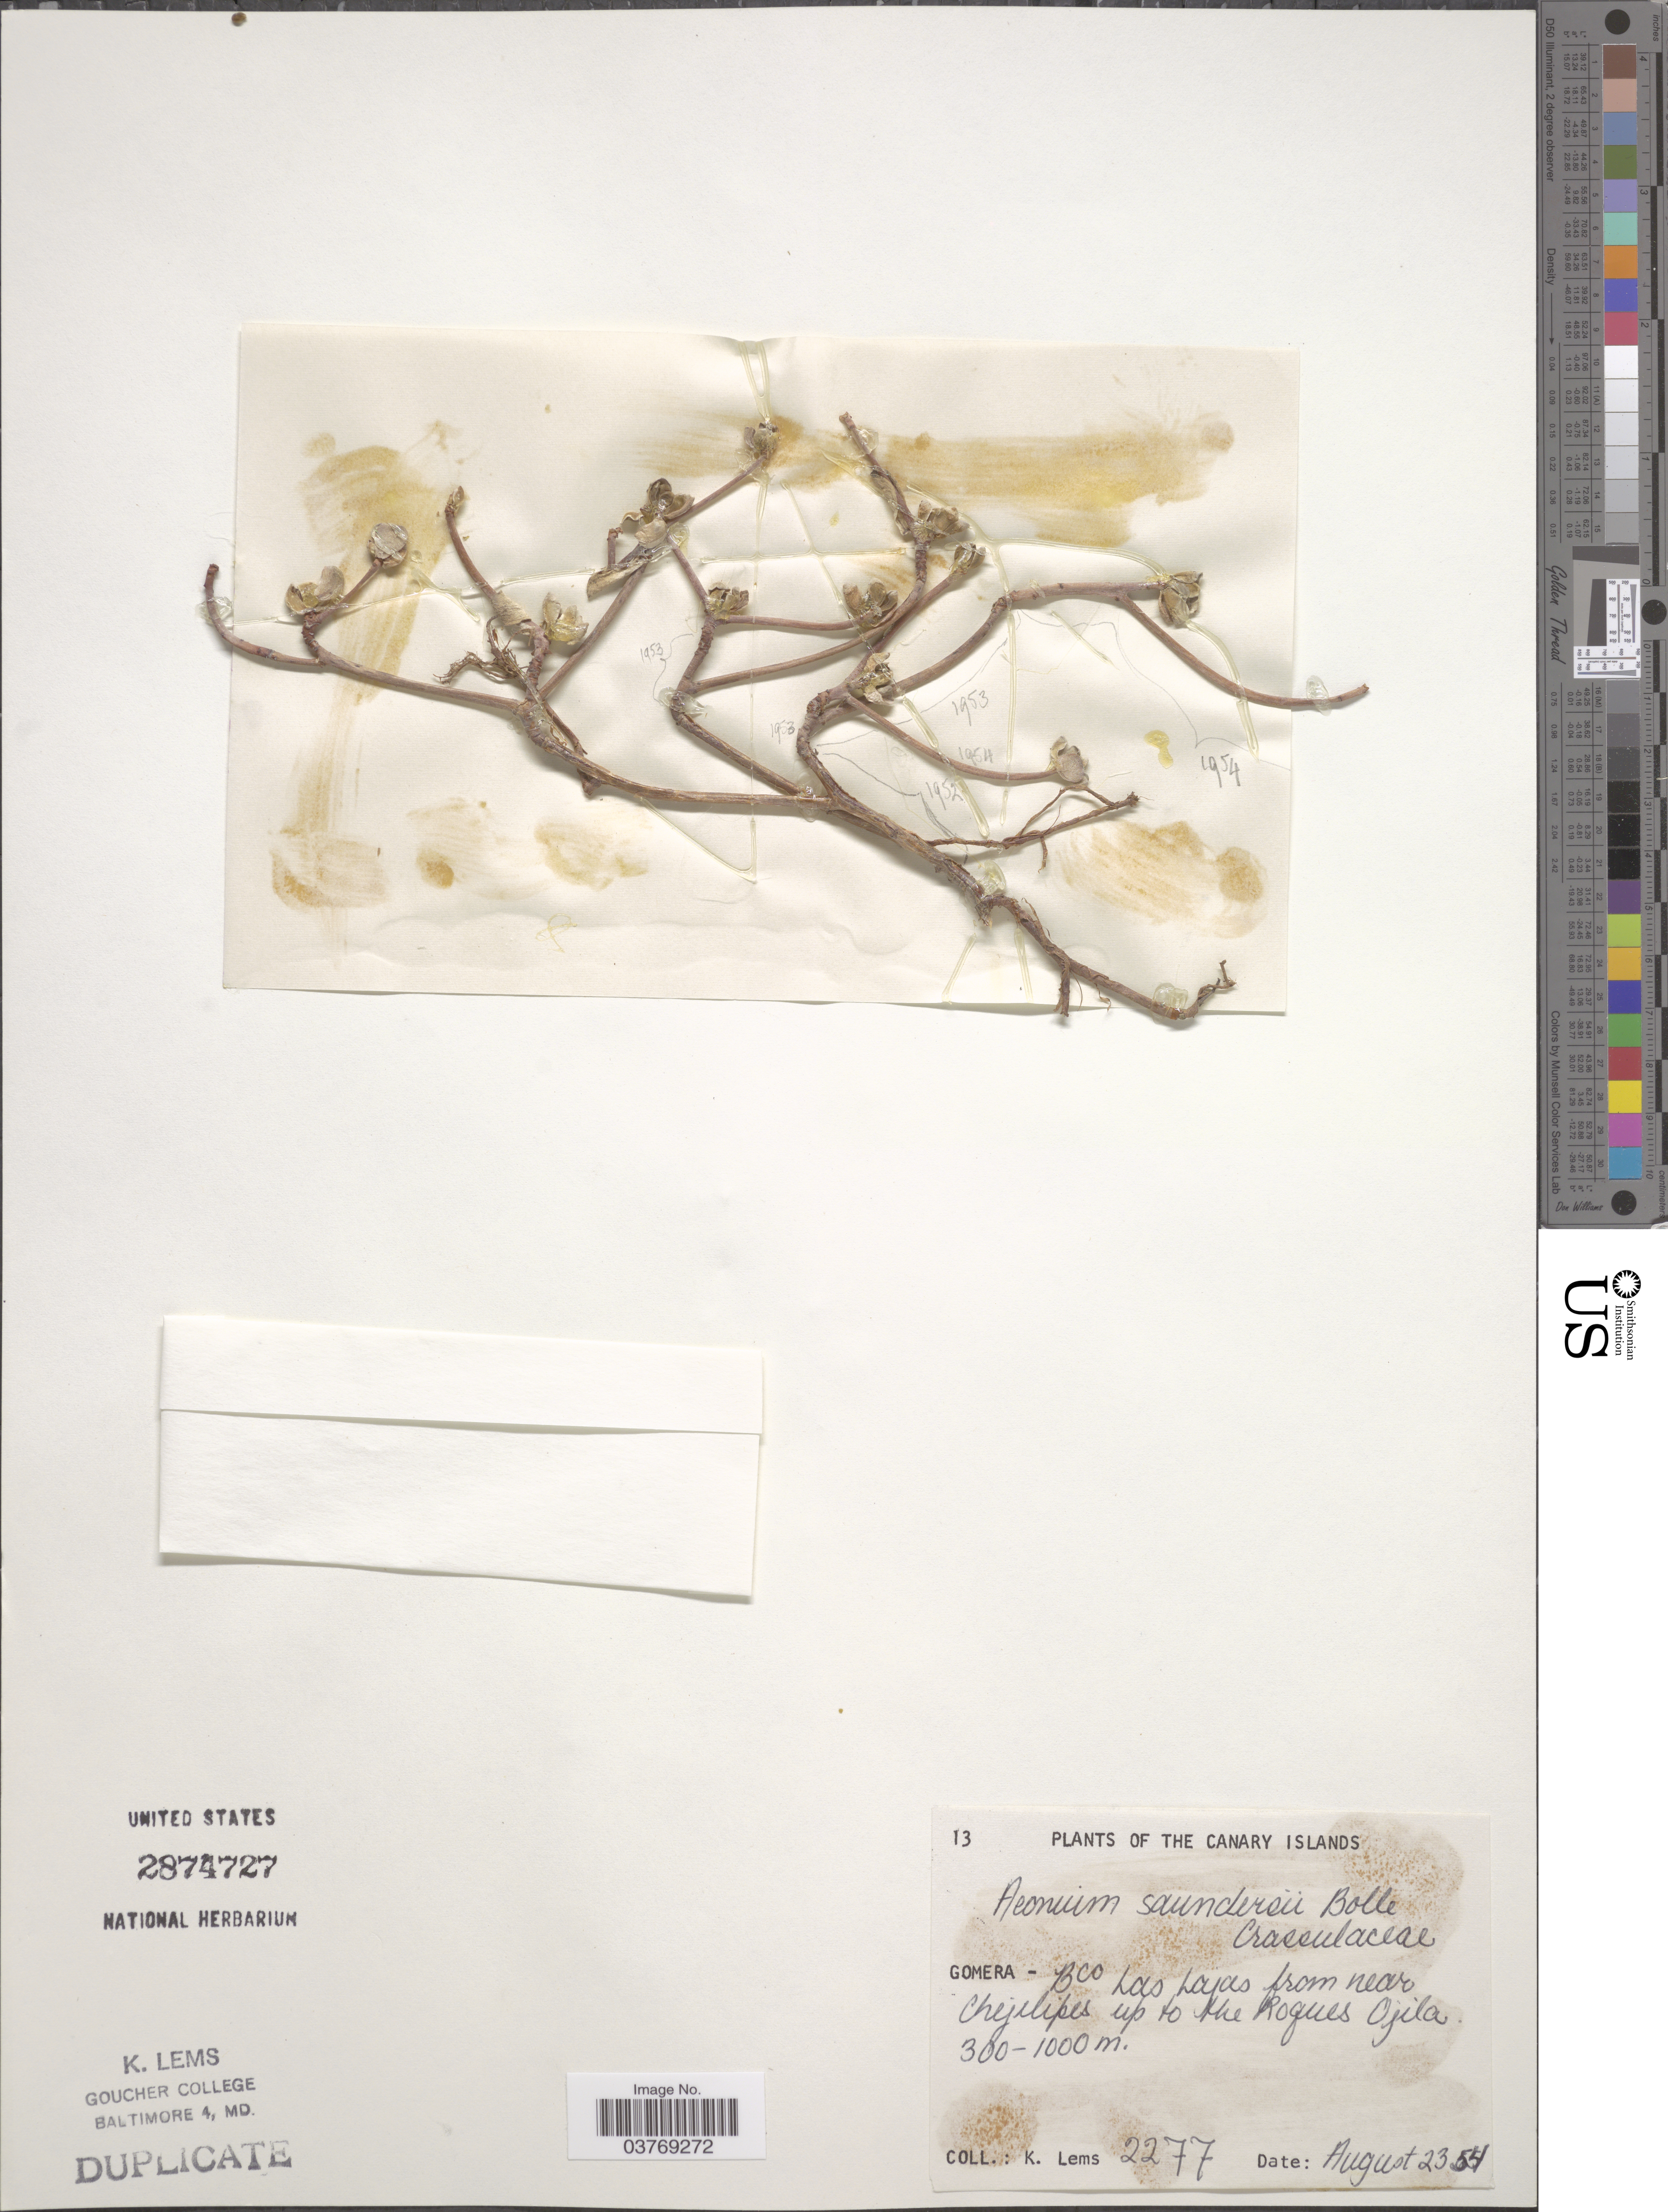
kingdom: Plantae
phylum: Tracheophyta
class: Magnoliopsida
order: Saxifragales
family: Crassulaceae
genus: Aeonium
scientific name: Aeonium saundersii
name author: Bolle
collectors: K. Lems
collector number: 2277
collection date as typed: Transcribed d/m/y: 23/8/54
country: Spain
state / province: Canarias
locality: The Canary Islands. Gomera - Bco Las Lajas from near Chejelipes* up to the Roques Ojila.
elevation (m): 300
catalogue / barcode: US 2874727